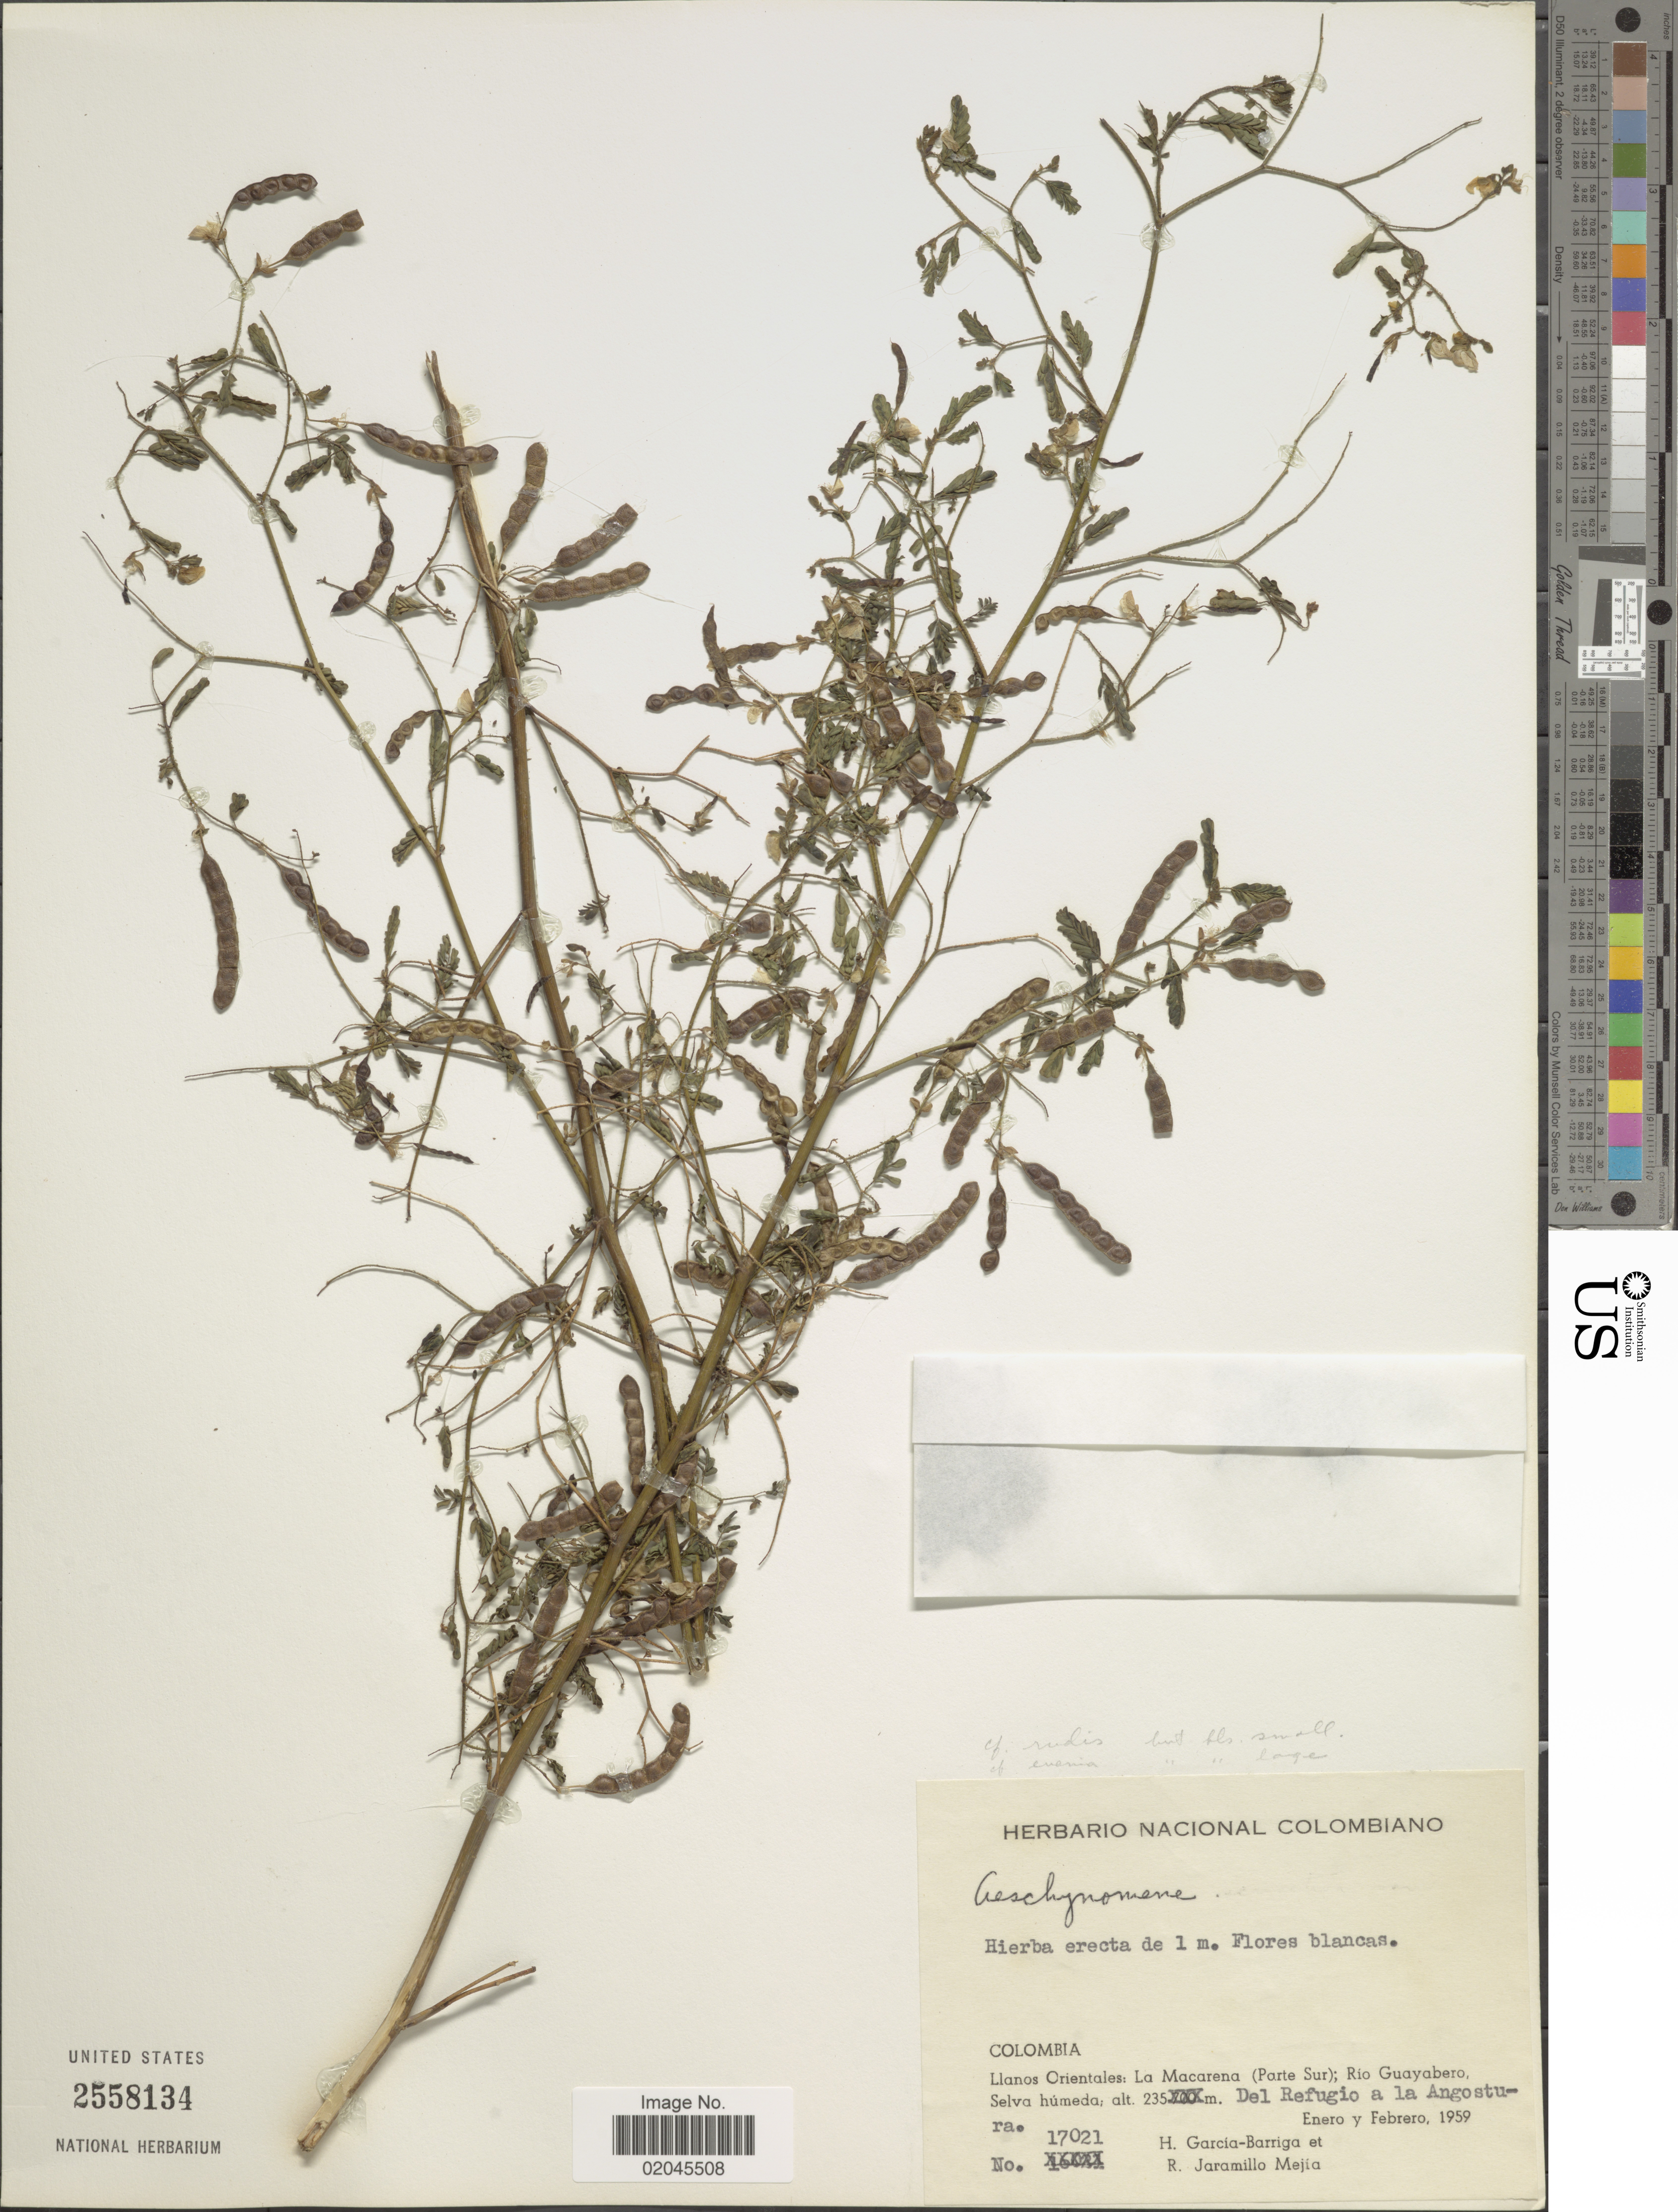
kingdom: Plantae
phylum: Tracheophyta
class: Magnoliopsida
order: Fabales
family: Fabaceae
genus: Aeschynomene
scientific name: Aeschynomene evenia var. evenia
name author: C. Wright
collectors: H. García Barriga & R. Jaramillo M.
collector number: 17021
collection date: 1959-01/1959-02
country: Colombia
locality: Llanos Orientales: La Macarena (Parte Sur): Rio Guayabero, Selva humeda, Del Refugio a la Angostura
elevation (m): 235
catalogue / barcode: US 2558134